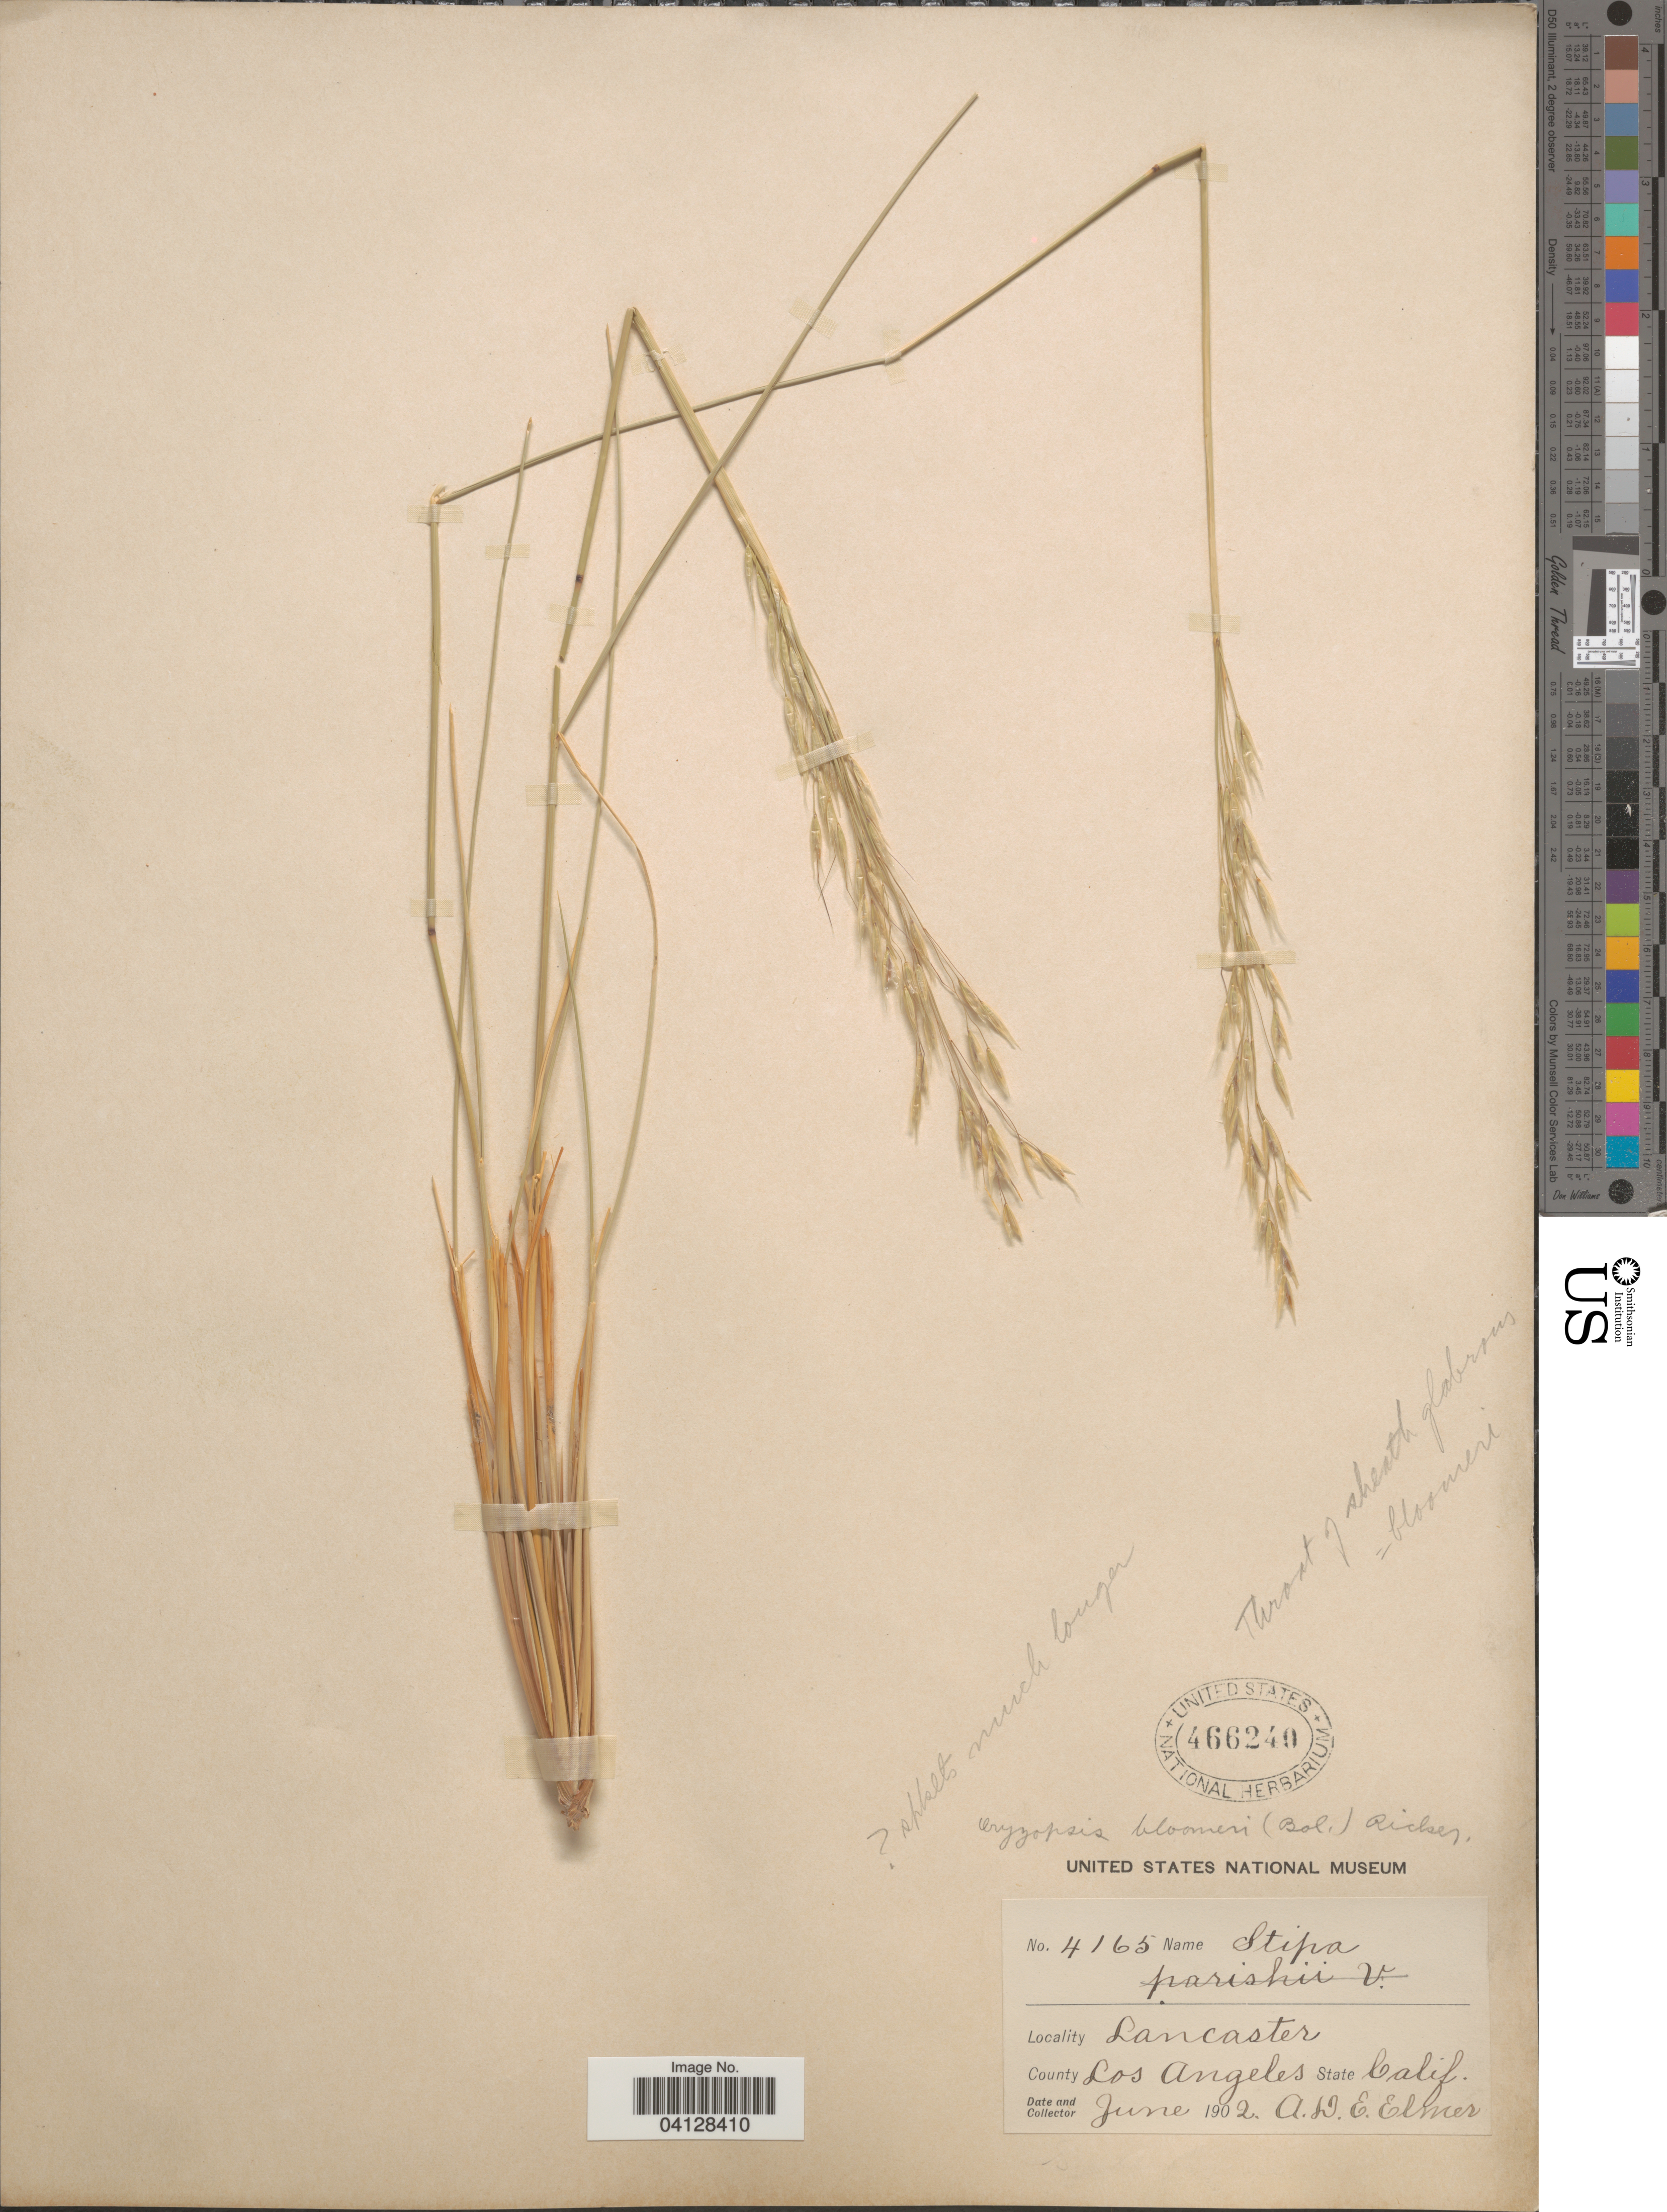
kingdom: Plantae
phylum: Tracheophyta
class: Liliopsida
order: Poales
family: Poaceae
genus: Stipa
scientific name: Stipa sp.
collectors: A. D. E. Elmer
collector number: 4165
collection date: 1902-06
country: United States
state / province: California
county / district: Los Angeles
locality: Lancaster. County Los Angeles.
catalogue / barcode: US 466240